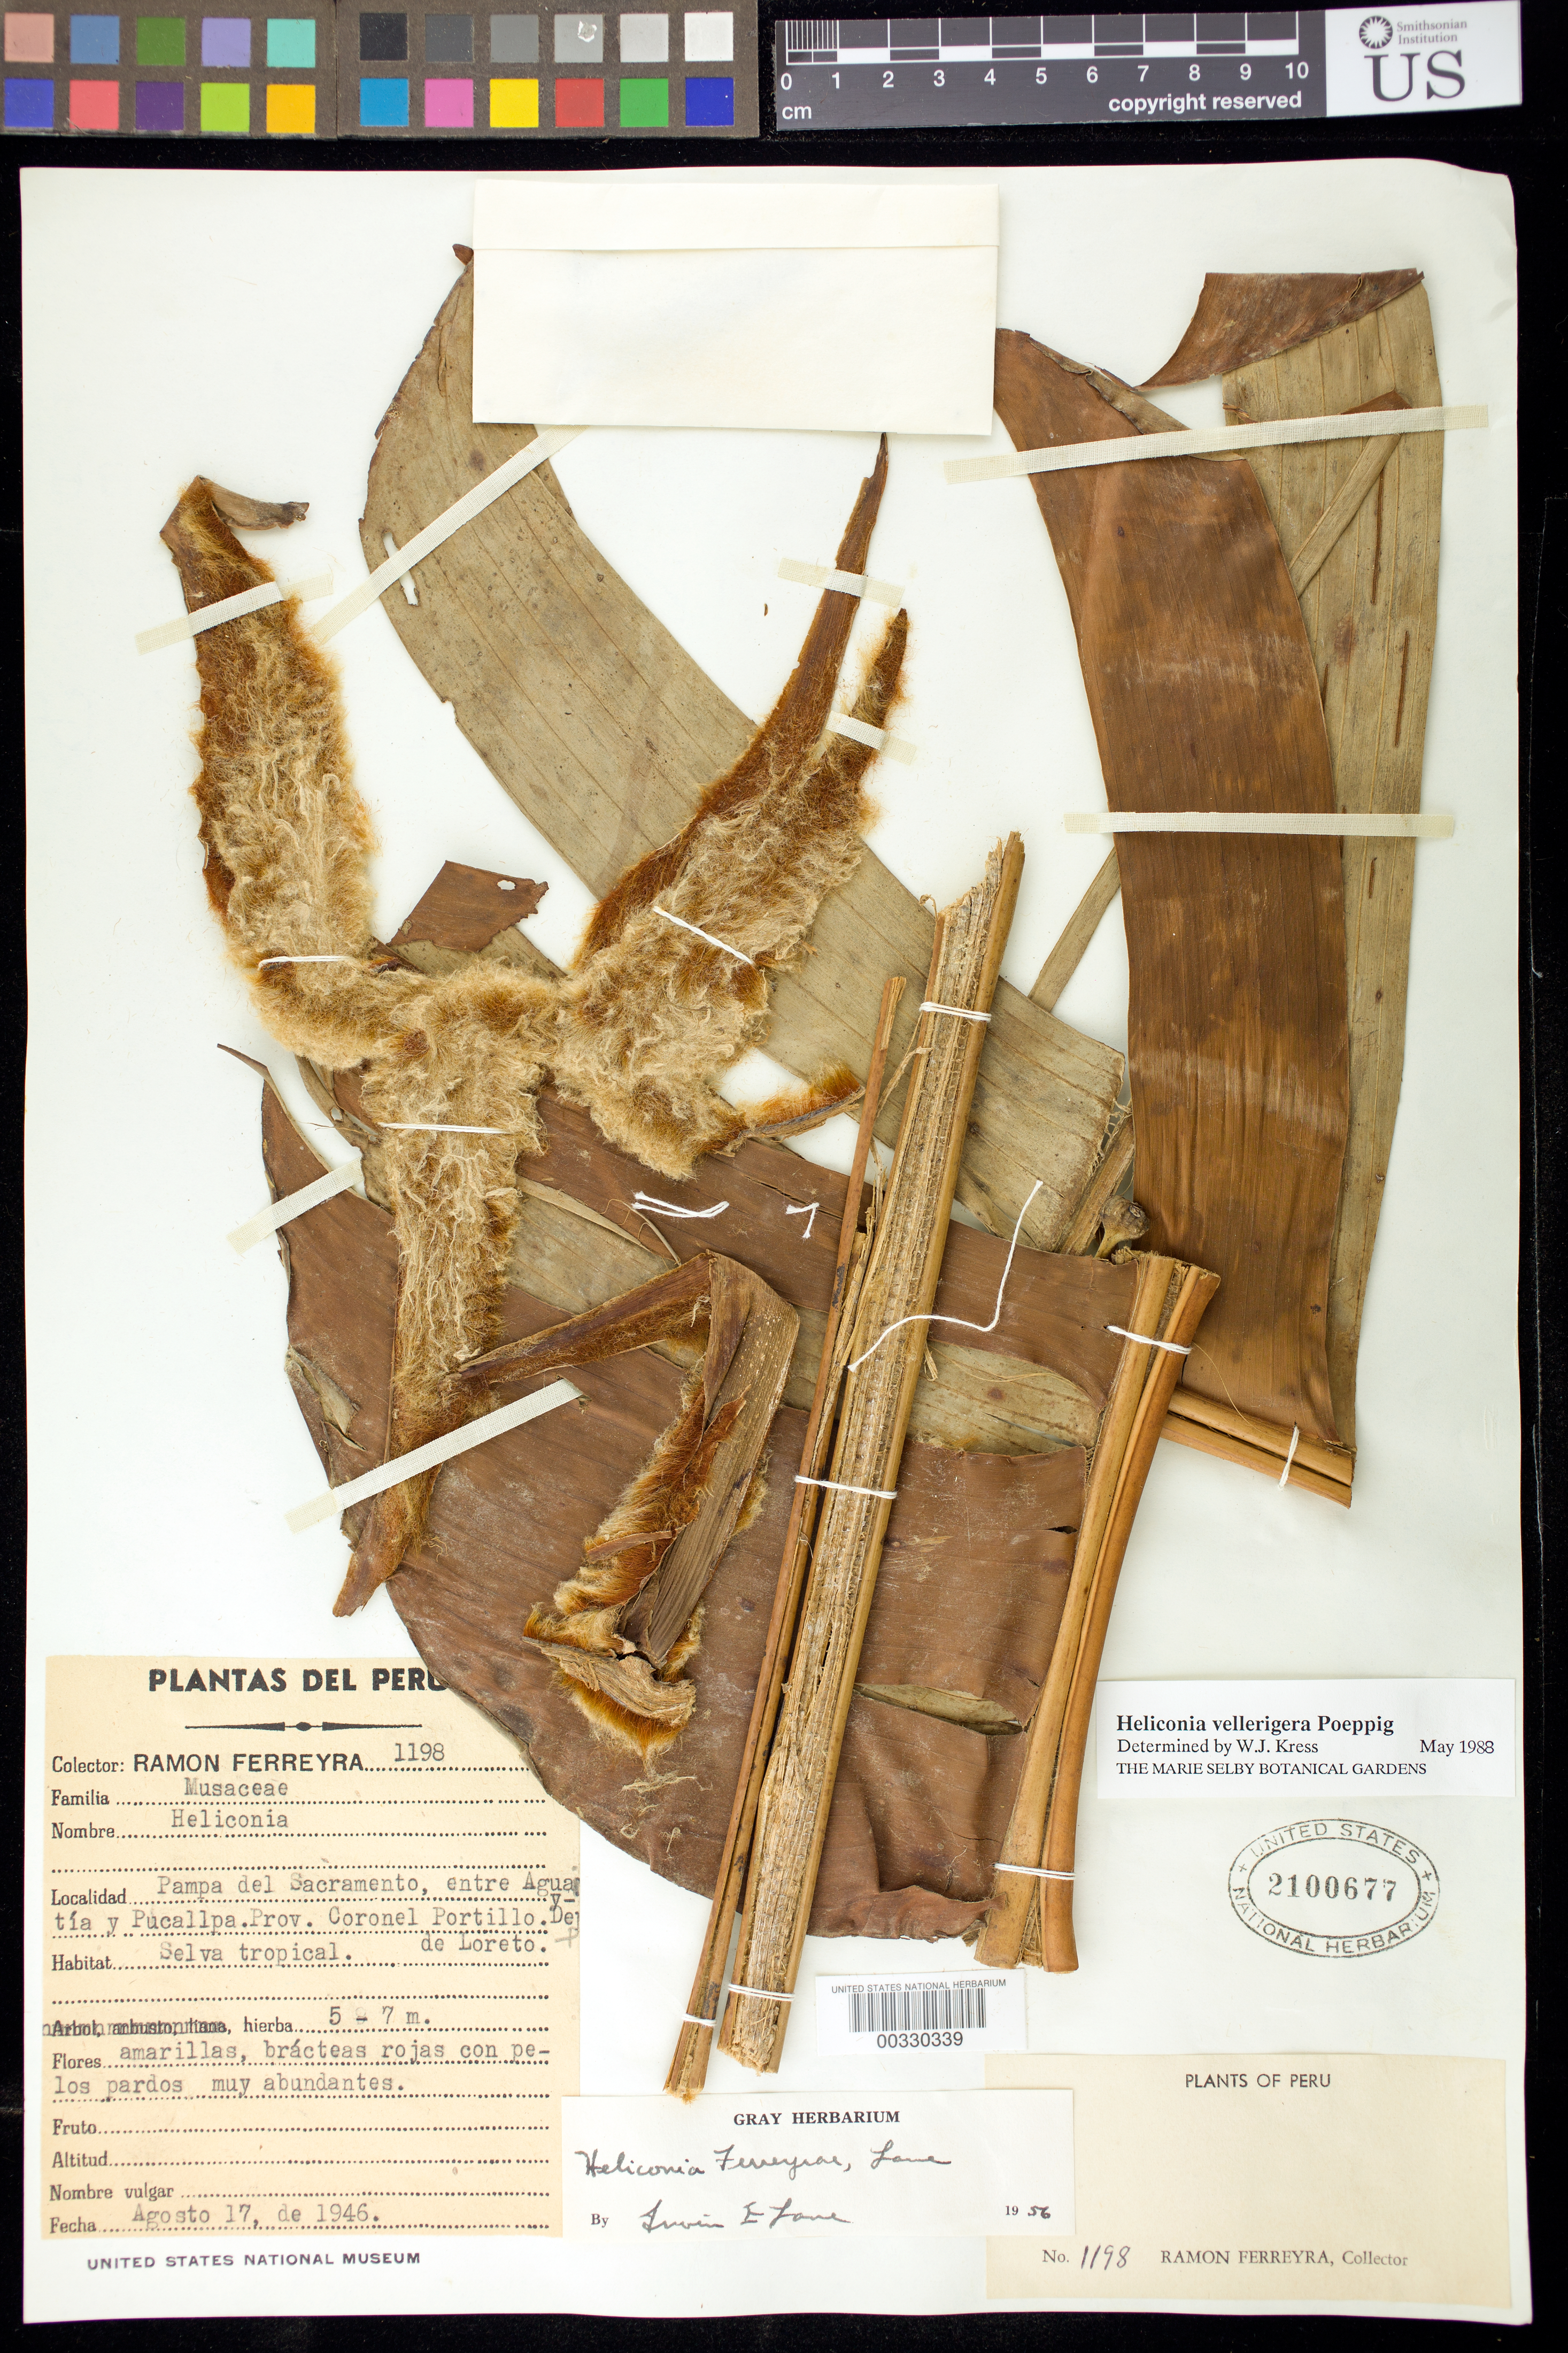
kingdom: Plantae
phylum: Tracheophyta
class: Liliopsida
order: Zingiberales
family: Heliconiaceae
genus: Heliconia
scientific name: Heliconia vellerigera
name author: Poepp.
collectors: R. A. Ferreyra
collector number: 1198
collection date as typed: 17 Aug 1946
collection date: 1946-08-17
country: Peru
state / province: Ucayali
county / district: Coronel Portillo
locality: Coronel Portillo Prov., Pampa del Sacramento, between Aguatia and Pucallpa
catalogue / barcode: US 2100677